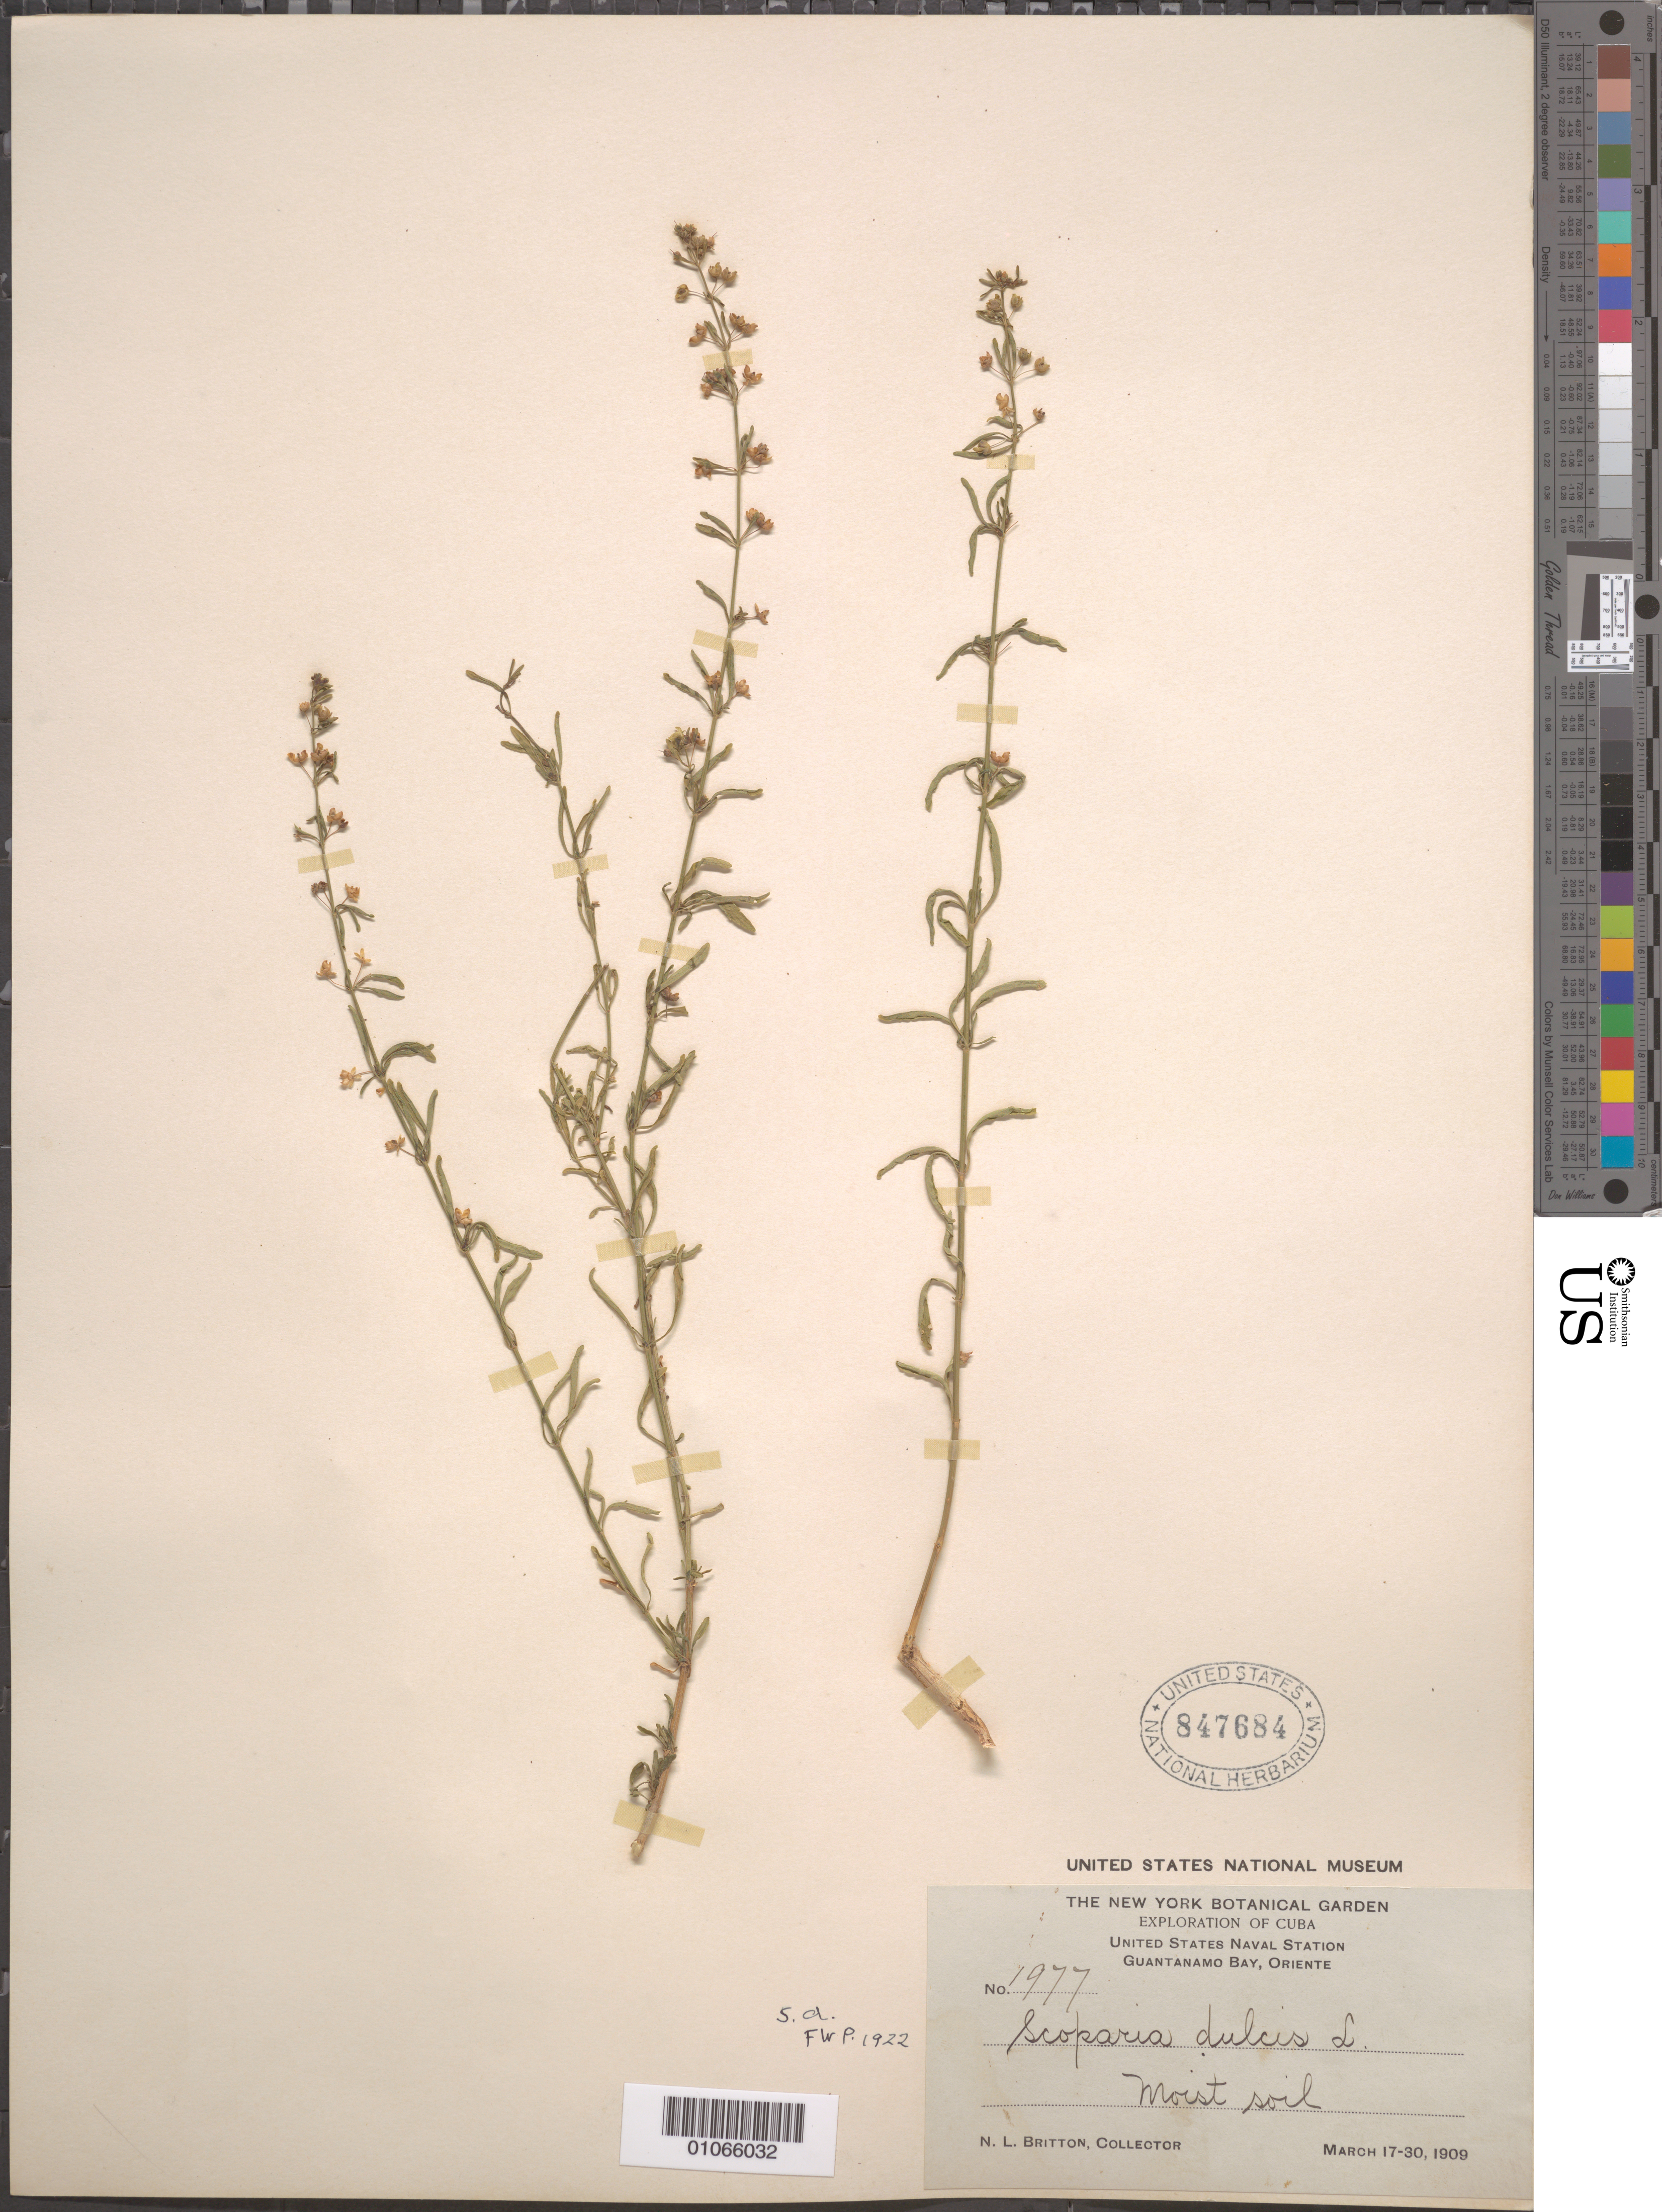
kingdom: Plantae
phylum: Tracheophyta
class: Magnoliopsida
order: Lamiales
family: Plantaginaceae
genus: Scoparia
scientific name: Scoparia dulcis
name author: L.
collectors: N. Britton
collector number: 1977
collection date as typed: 17 Mar 1909 to 30 Mar 1909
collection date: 1909-03-17/1909-03-30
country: Cuba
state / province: Guantanamo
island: Cuba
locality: Guantánamo Bay, United States Naval Station, moist soil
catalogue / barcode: US 847684